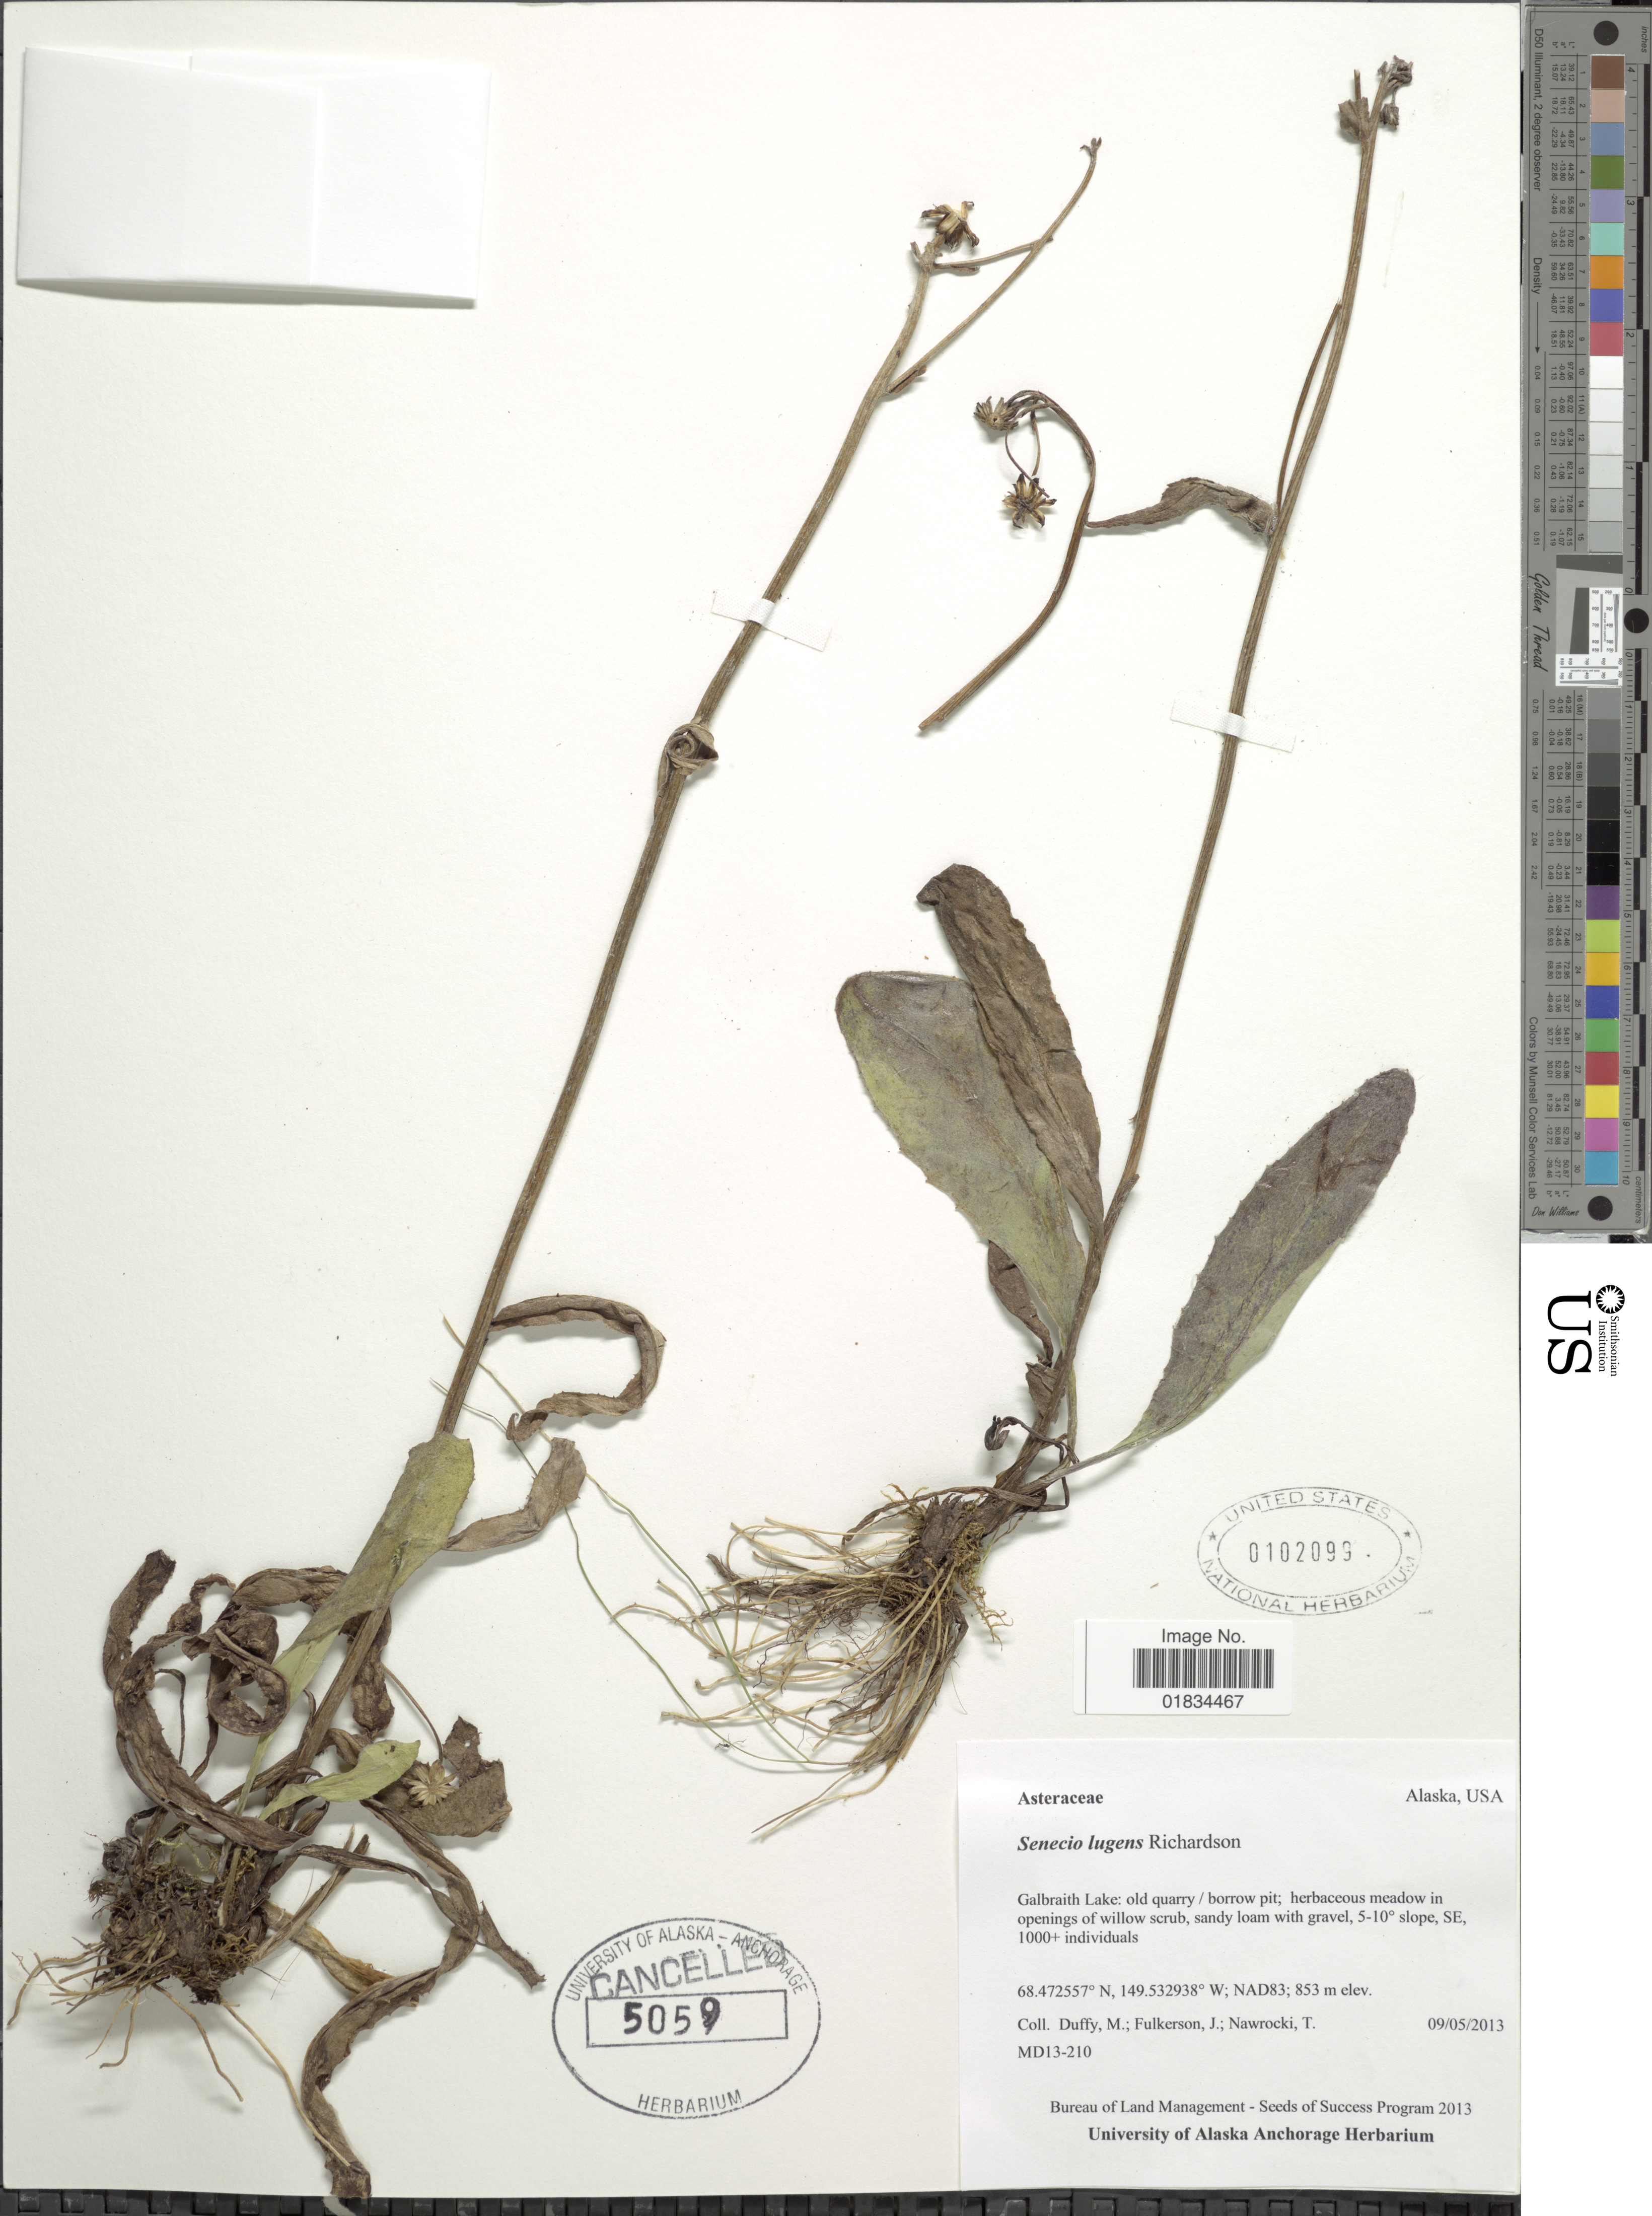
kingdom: Plantae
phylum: Tracheophyta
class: Magnoliopsida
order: Asterales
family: Asteraceae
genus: Senecio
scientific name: Senecio lugens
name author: Richardson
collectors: M. Duffy, J. Fulkerson & T. Nawrocki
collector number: MD13-210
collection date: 2013-05-09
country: United States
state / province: Alaska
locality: Galbraith Lake, 5-10 ° slope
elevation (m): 853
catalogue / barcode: US 102099